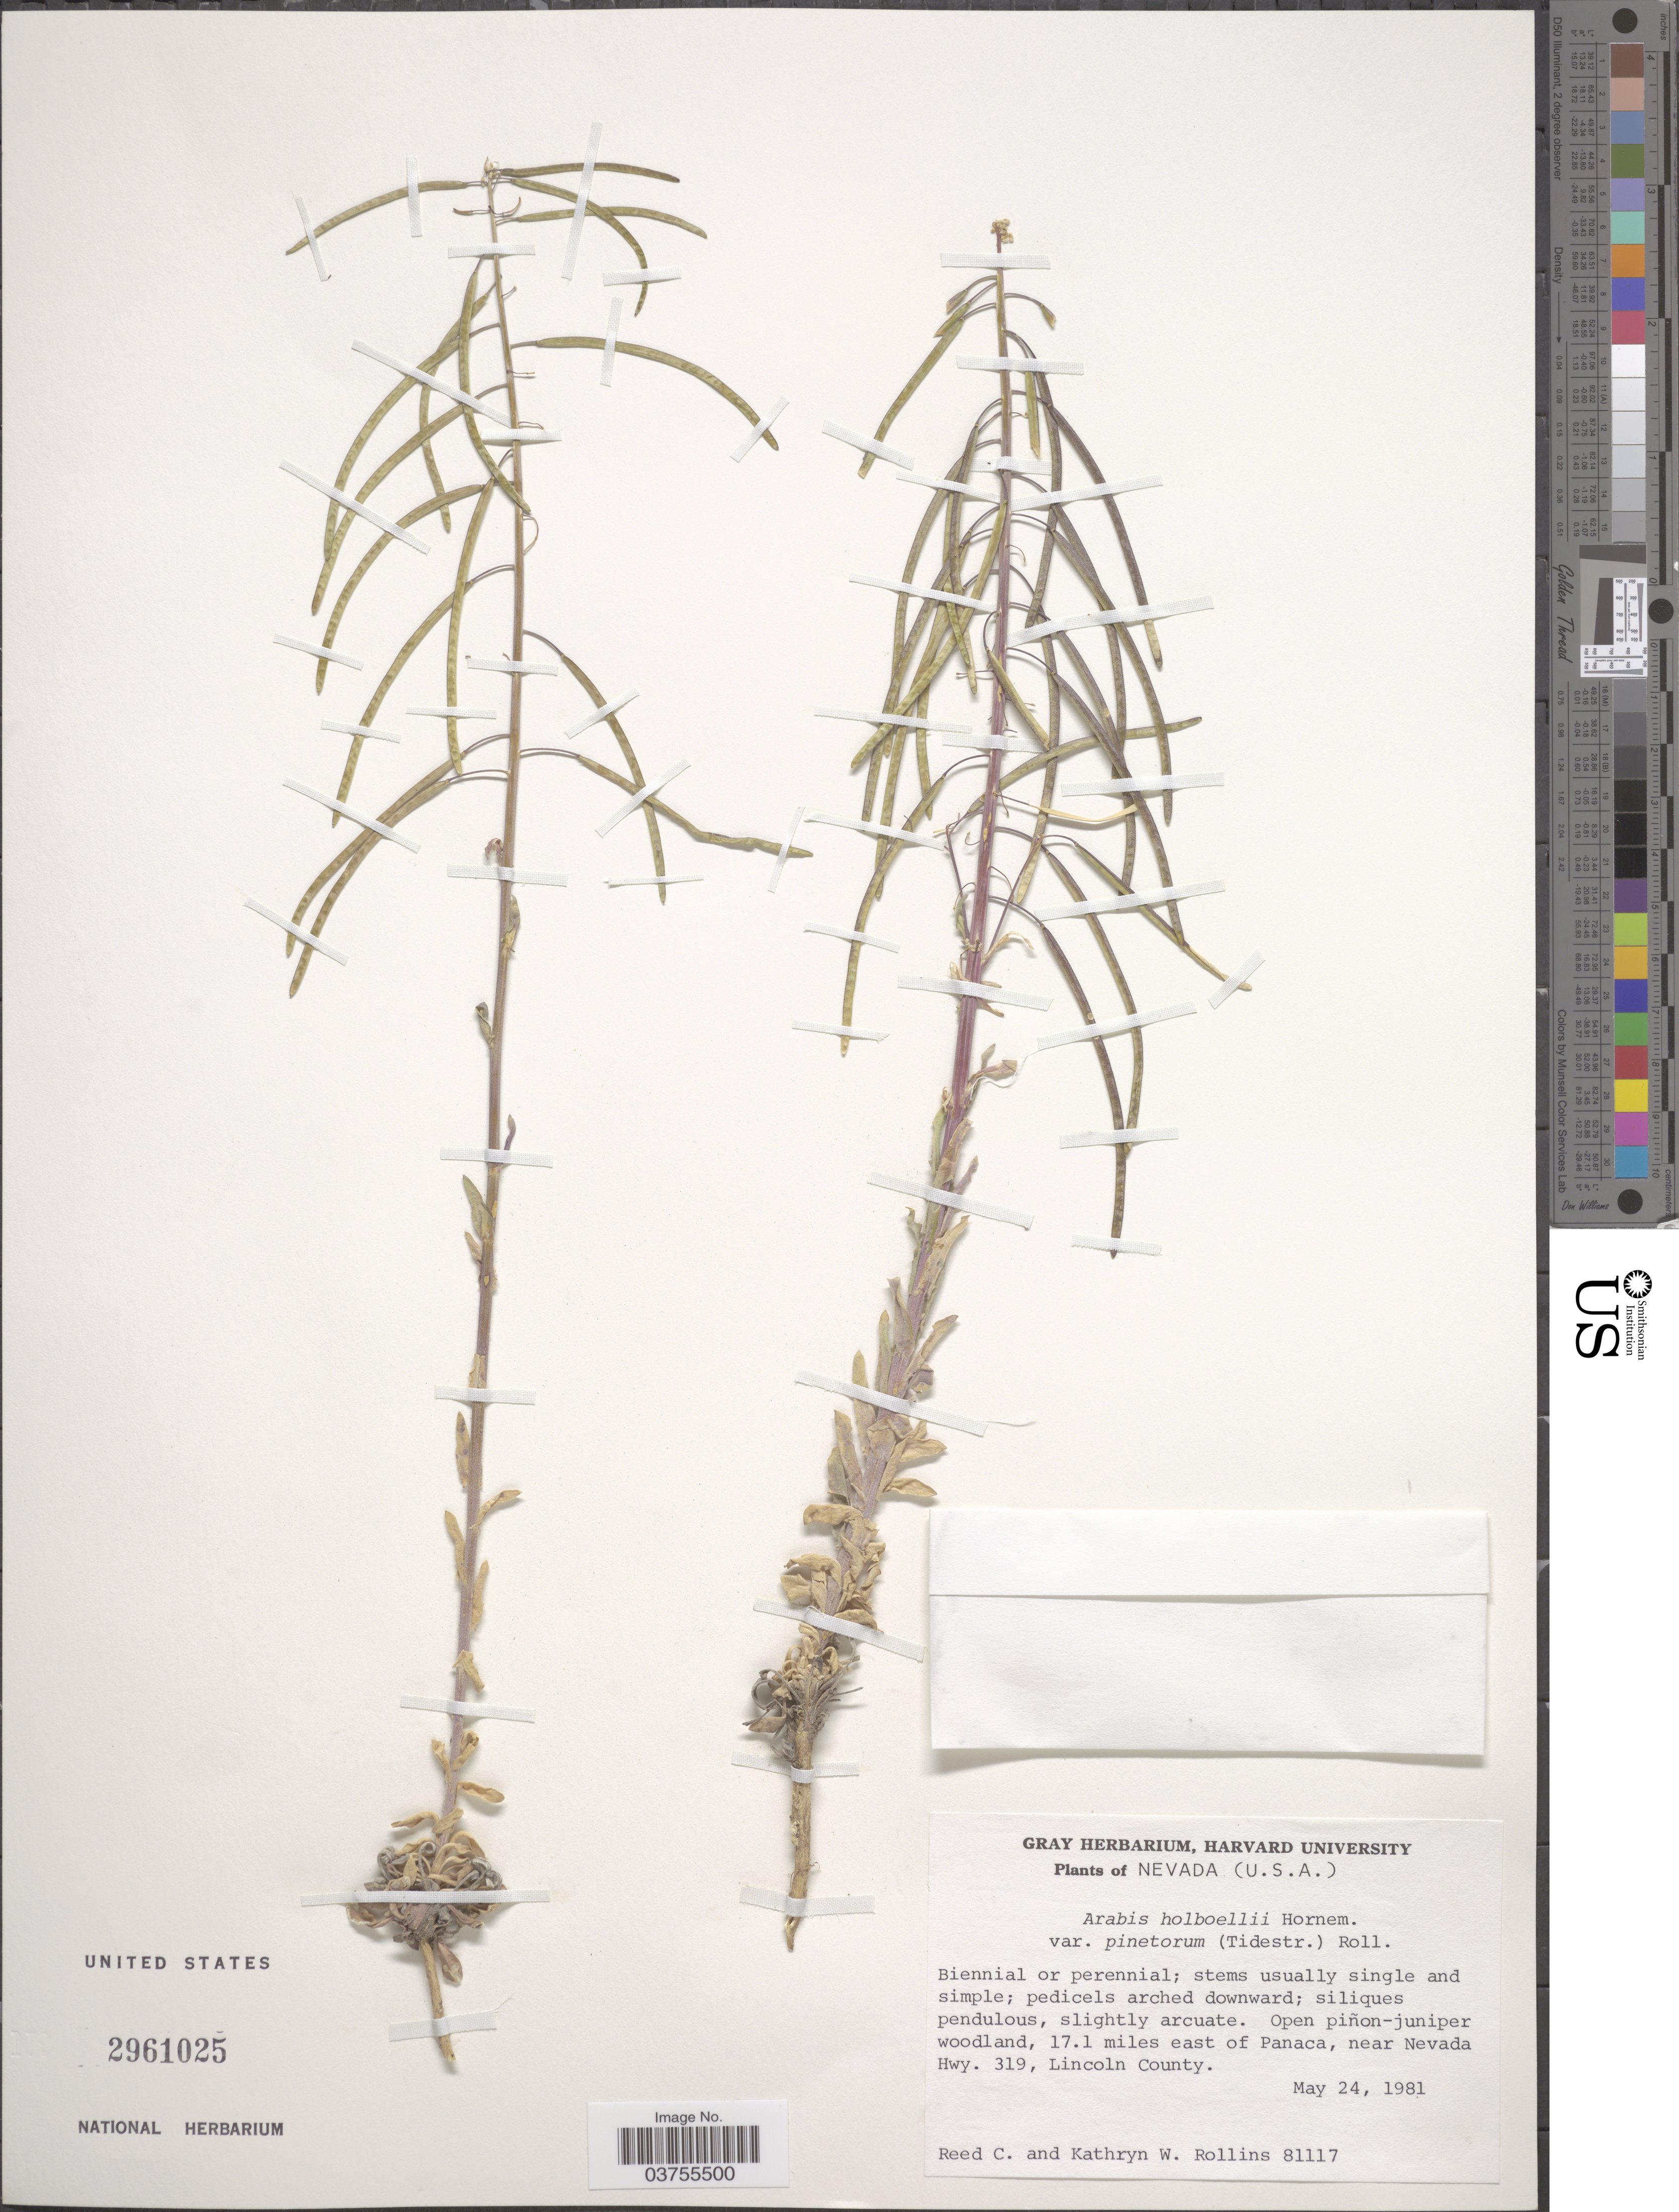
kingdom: Plantae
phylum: Tracheophyta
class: Magnoliopsida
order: Brassicales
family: Brassicaceae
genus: Arabis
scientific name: Arabis holboellii var. pinetorum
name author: (Tidestr.) Rollins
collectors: R. C. Rollins & K. W. Rollins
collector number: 81117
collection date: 1981-05-24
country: United States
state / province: Nevada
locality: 17.1 miles east of Panaca, near Nevada Hwy. 319, Lincoln County.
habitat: open pinon-juniper woodland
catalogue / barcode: US 2961025